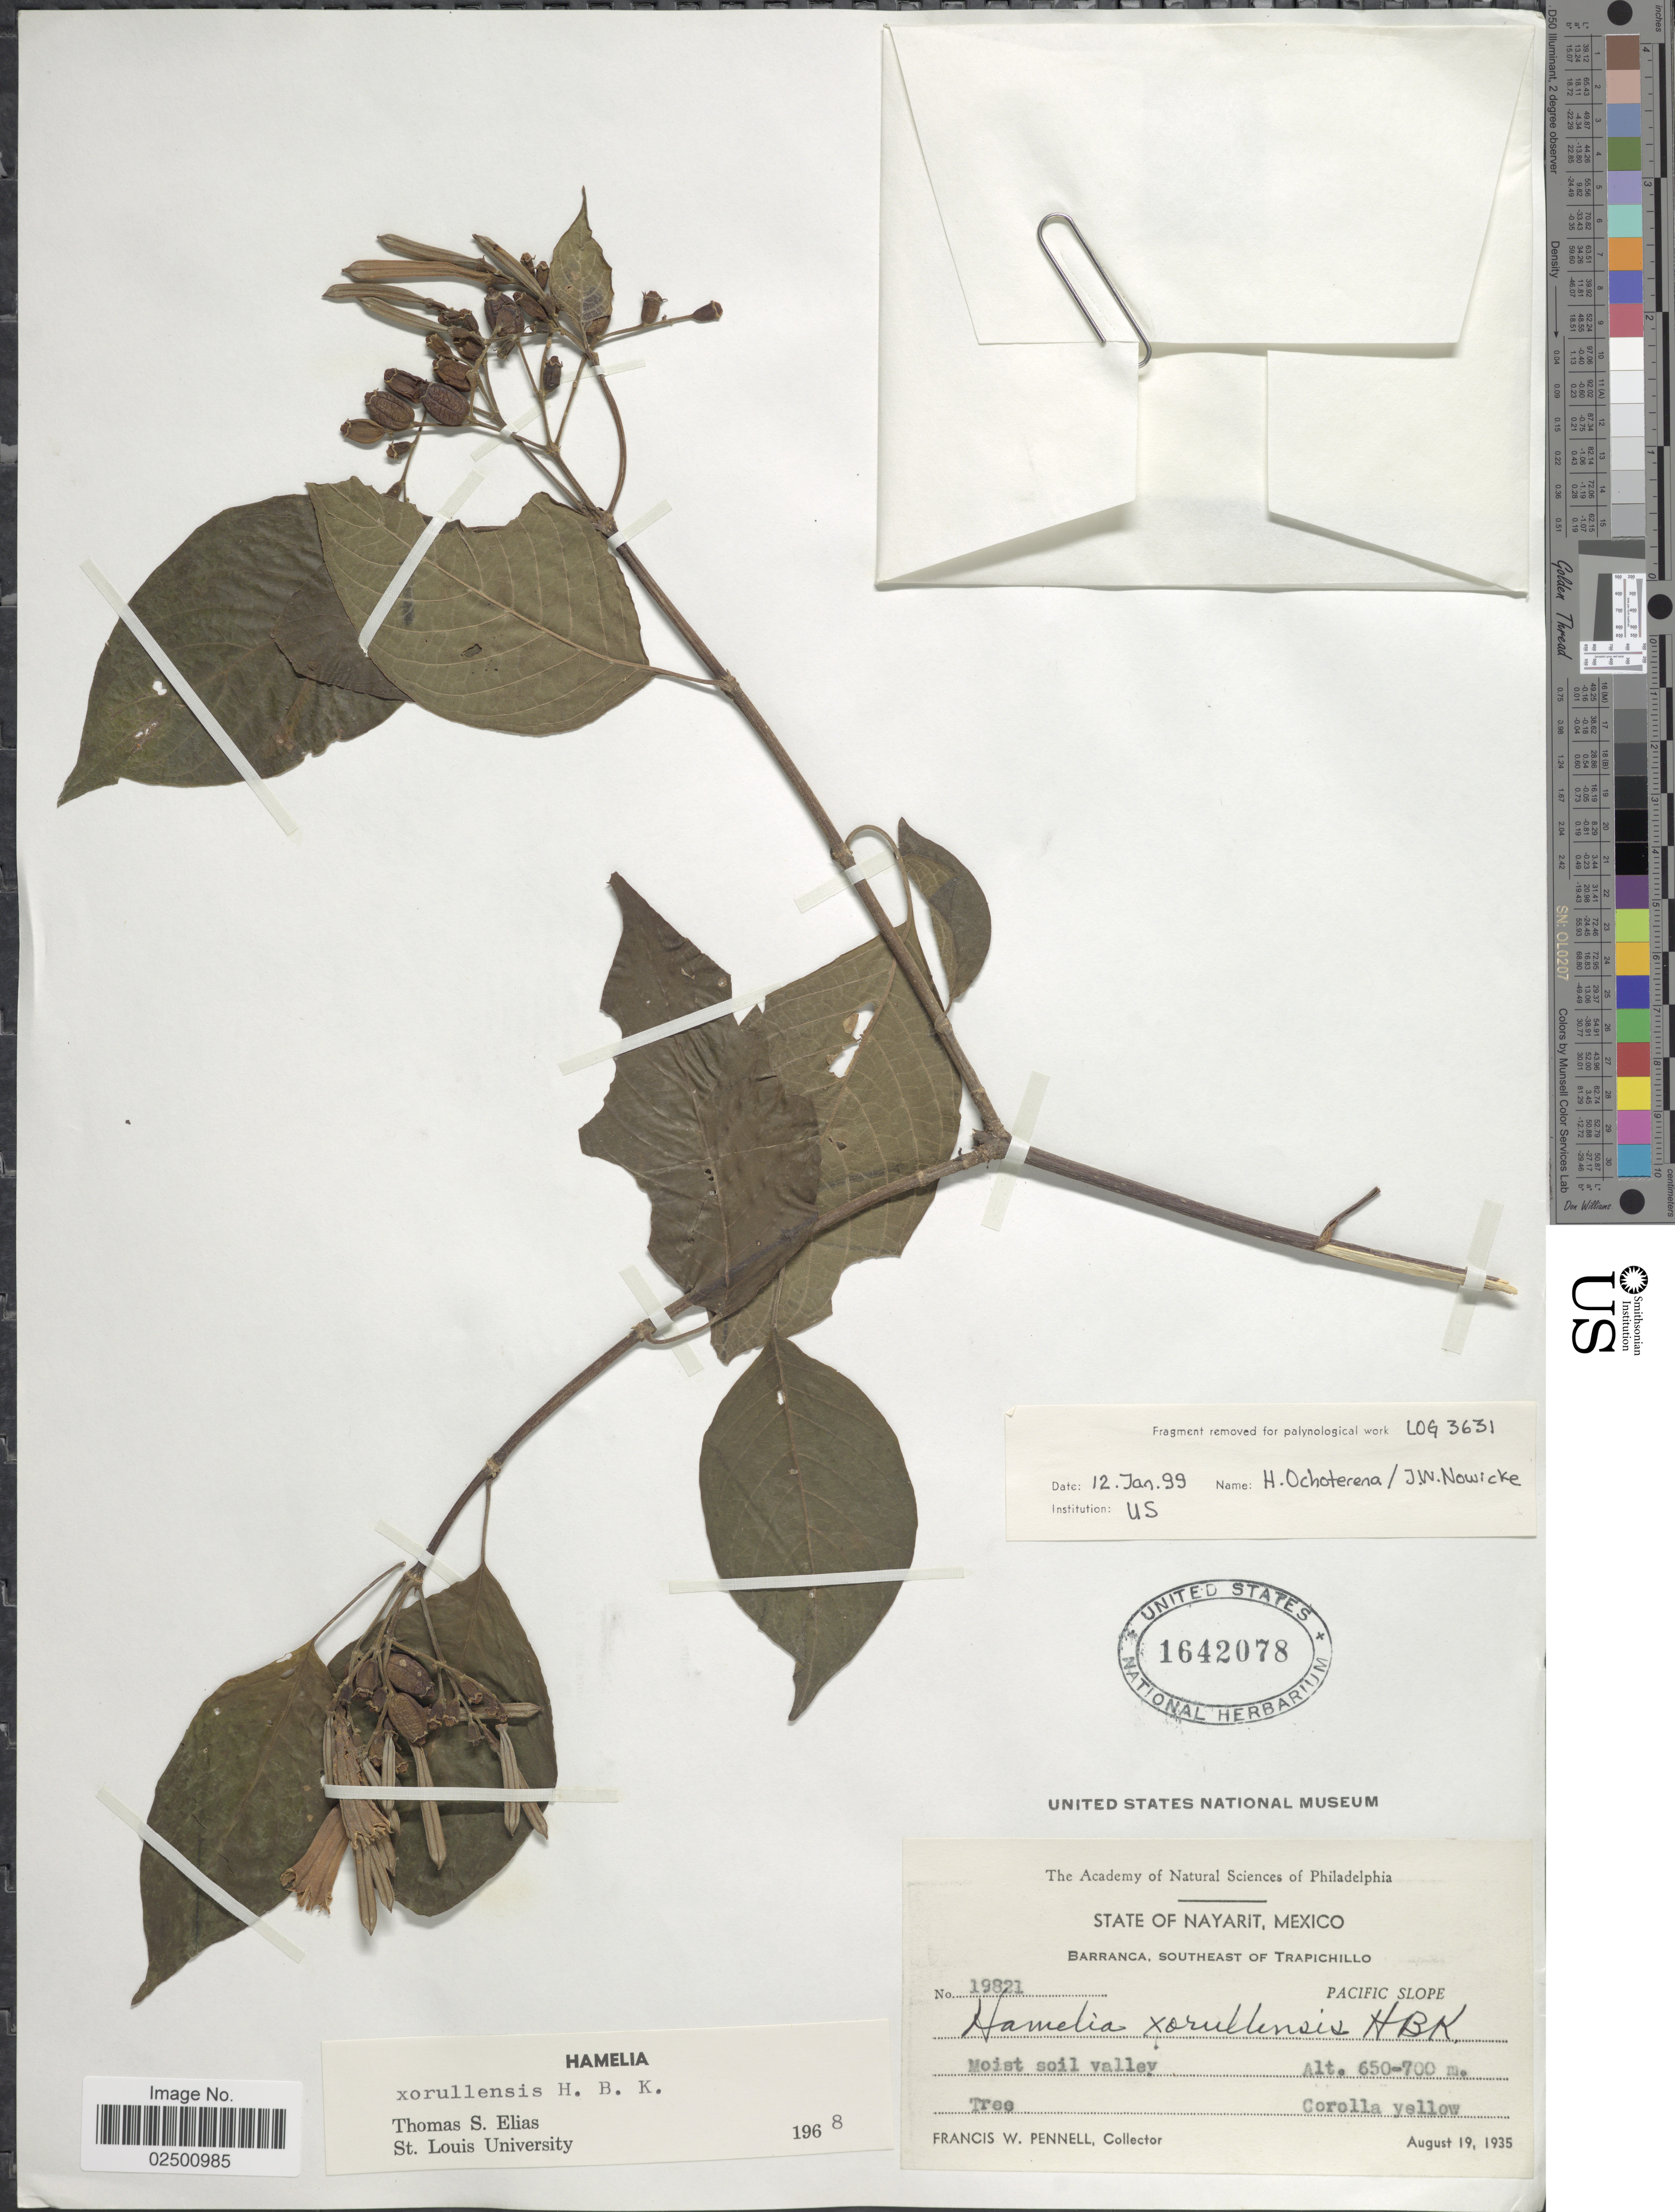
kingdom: Plantae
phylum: Tracheophyta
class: Magnoliopsida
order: Gentianales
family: Rubiaceae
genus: Hamelia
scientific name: Hamelia xorullensis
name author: Kunth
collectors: F. W. Pennell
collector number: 19821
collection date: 1935-08-19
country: Mexico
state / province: Nayarit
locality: State of Nayarit. Barranca, Southeast of Trapichillo. Pacific Slope. Moist soil valley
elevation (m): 650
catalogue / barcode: US 1642078